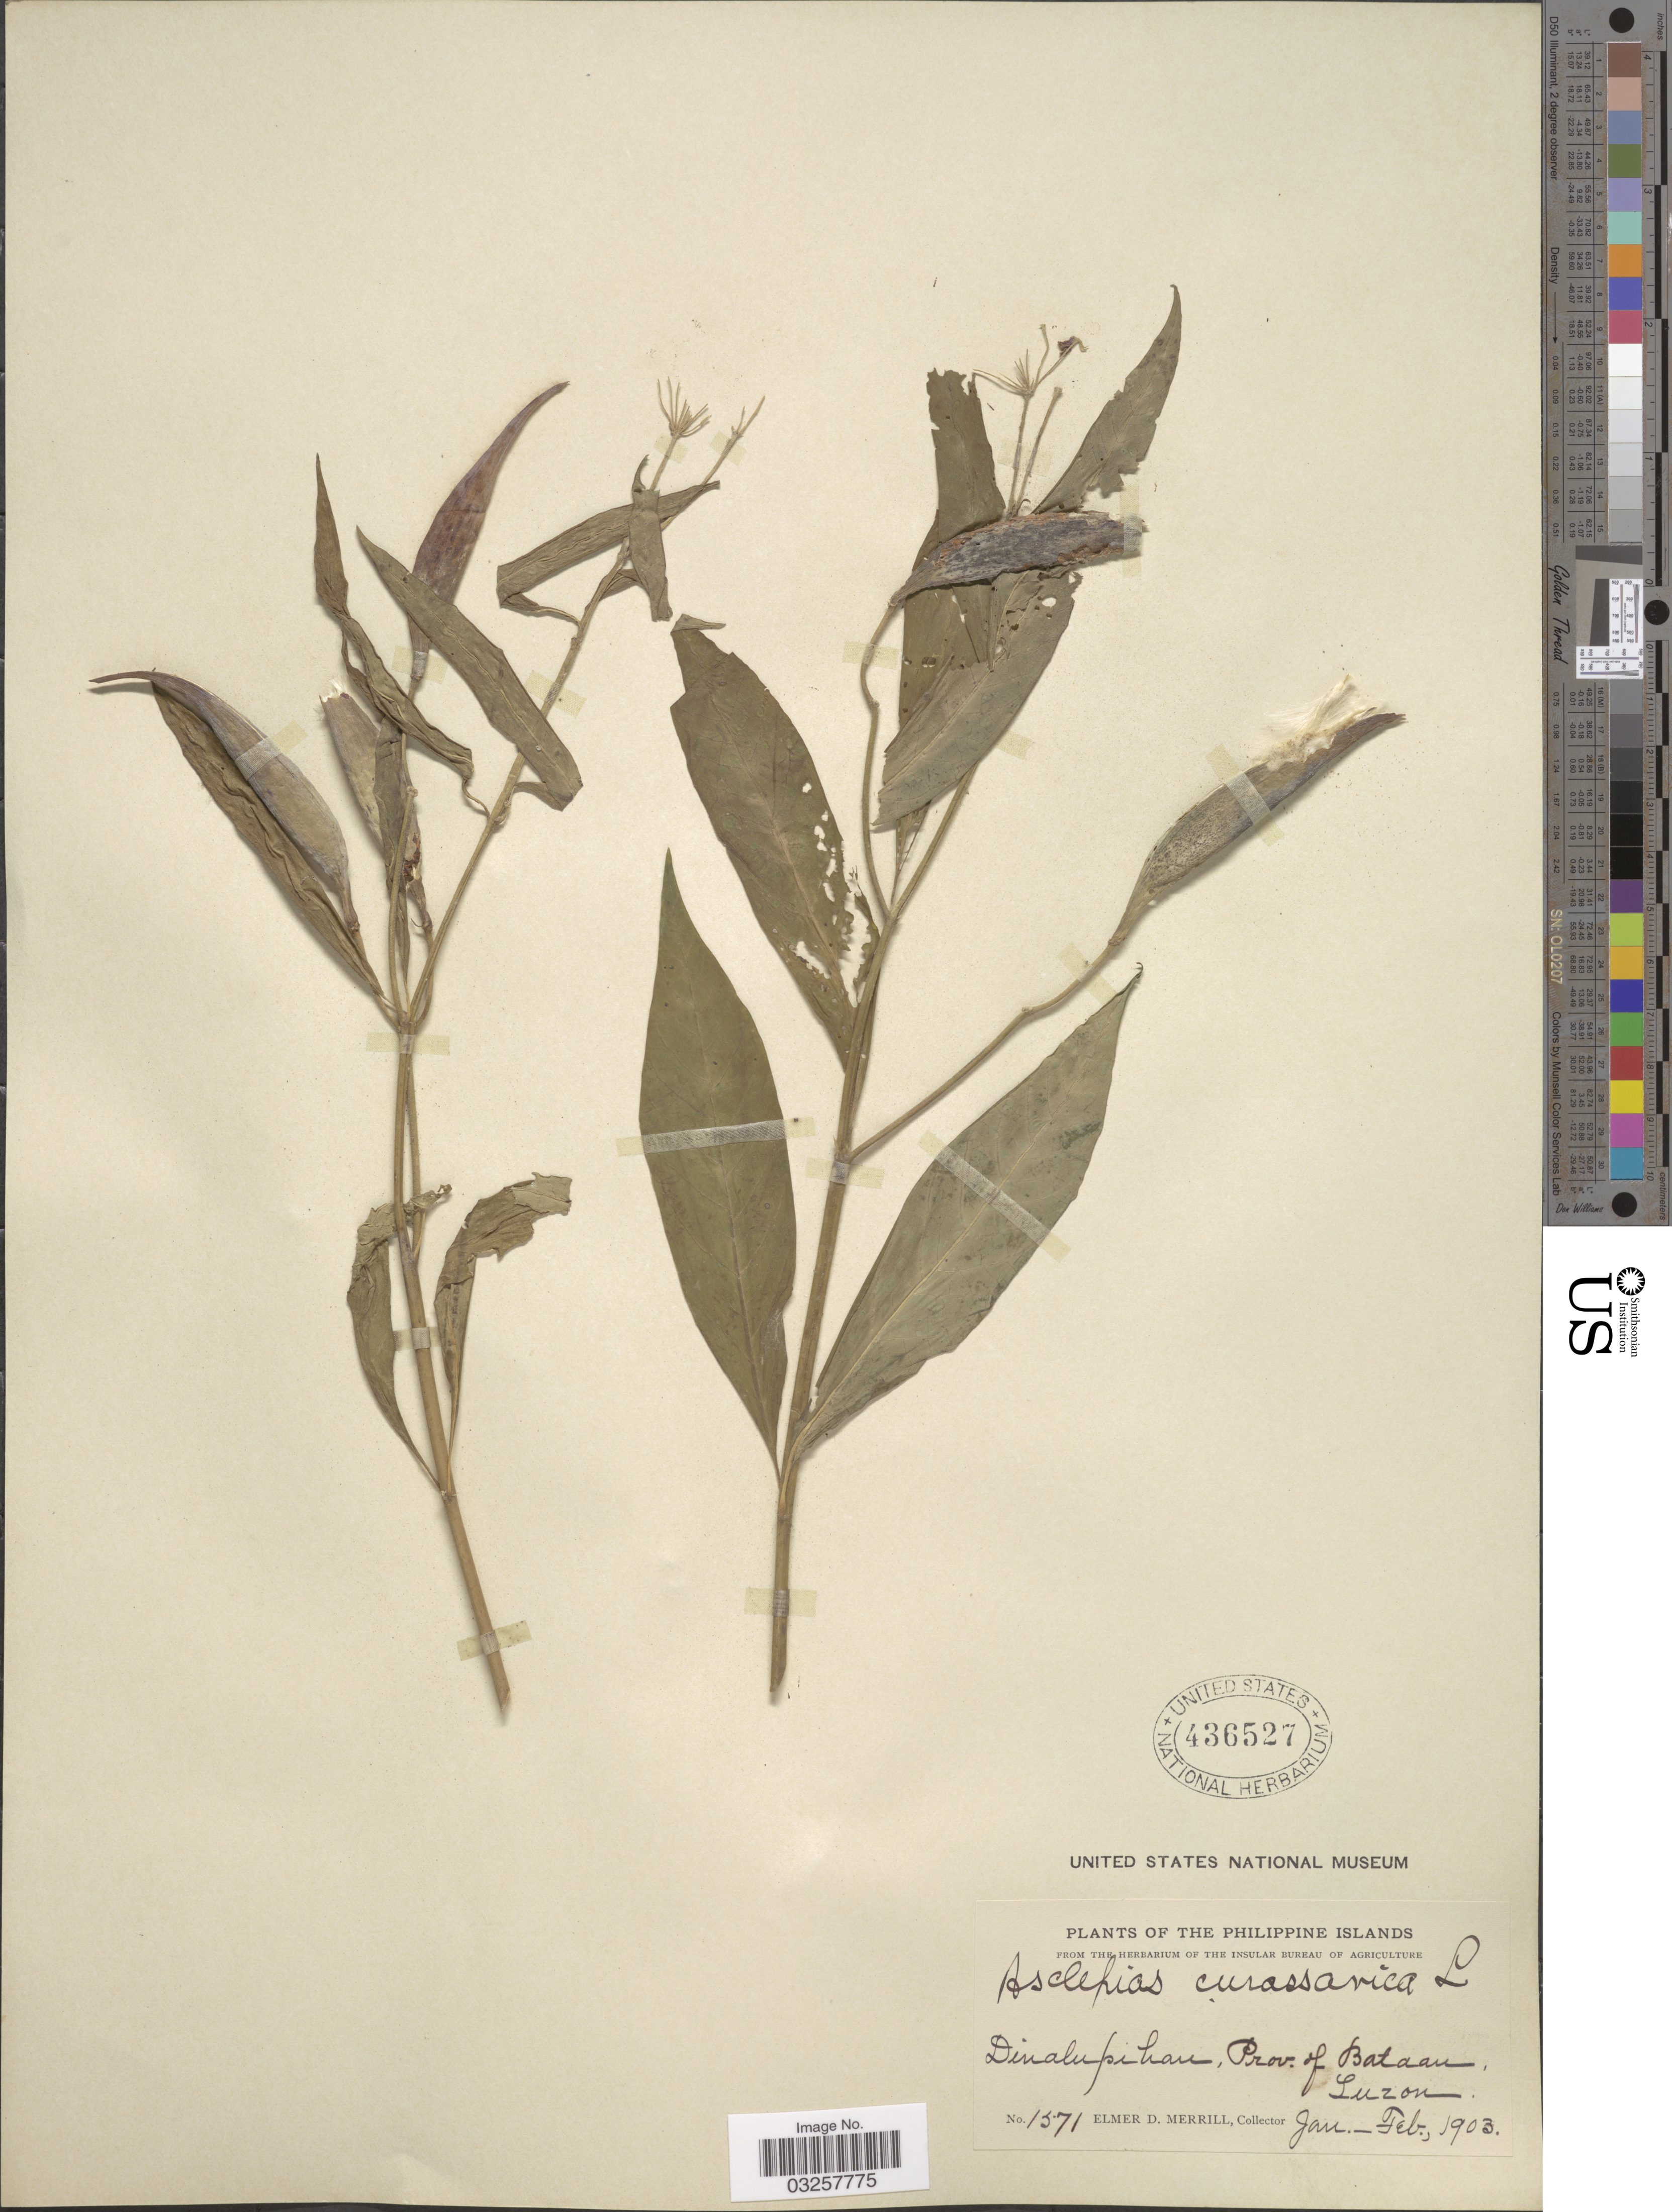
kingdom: Plantae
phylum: Tracheophyta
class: Magnoliopsida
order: Gentianales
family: Apocynaceae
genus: Asclepias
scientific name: Asclepias curassavica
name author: L.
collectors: E. D. Merrill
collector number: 1571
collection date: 1903-01/1903-02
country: Philippines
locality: Dinalupihan, Prov. of Bataan, Luzon.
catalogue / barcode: US 436527